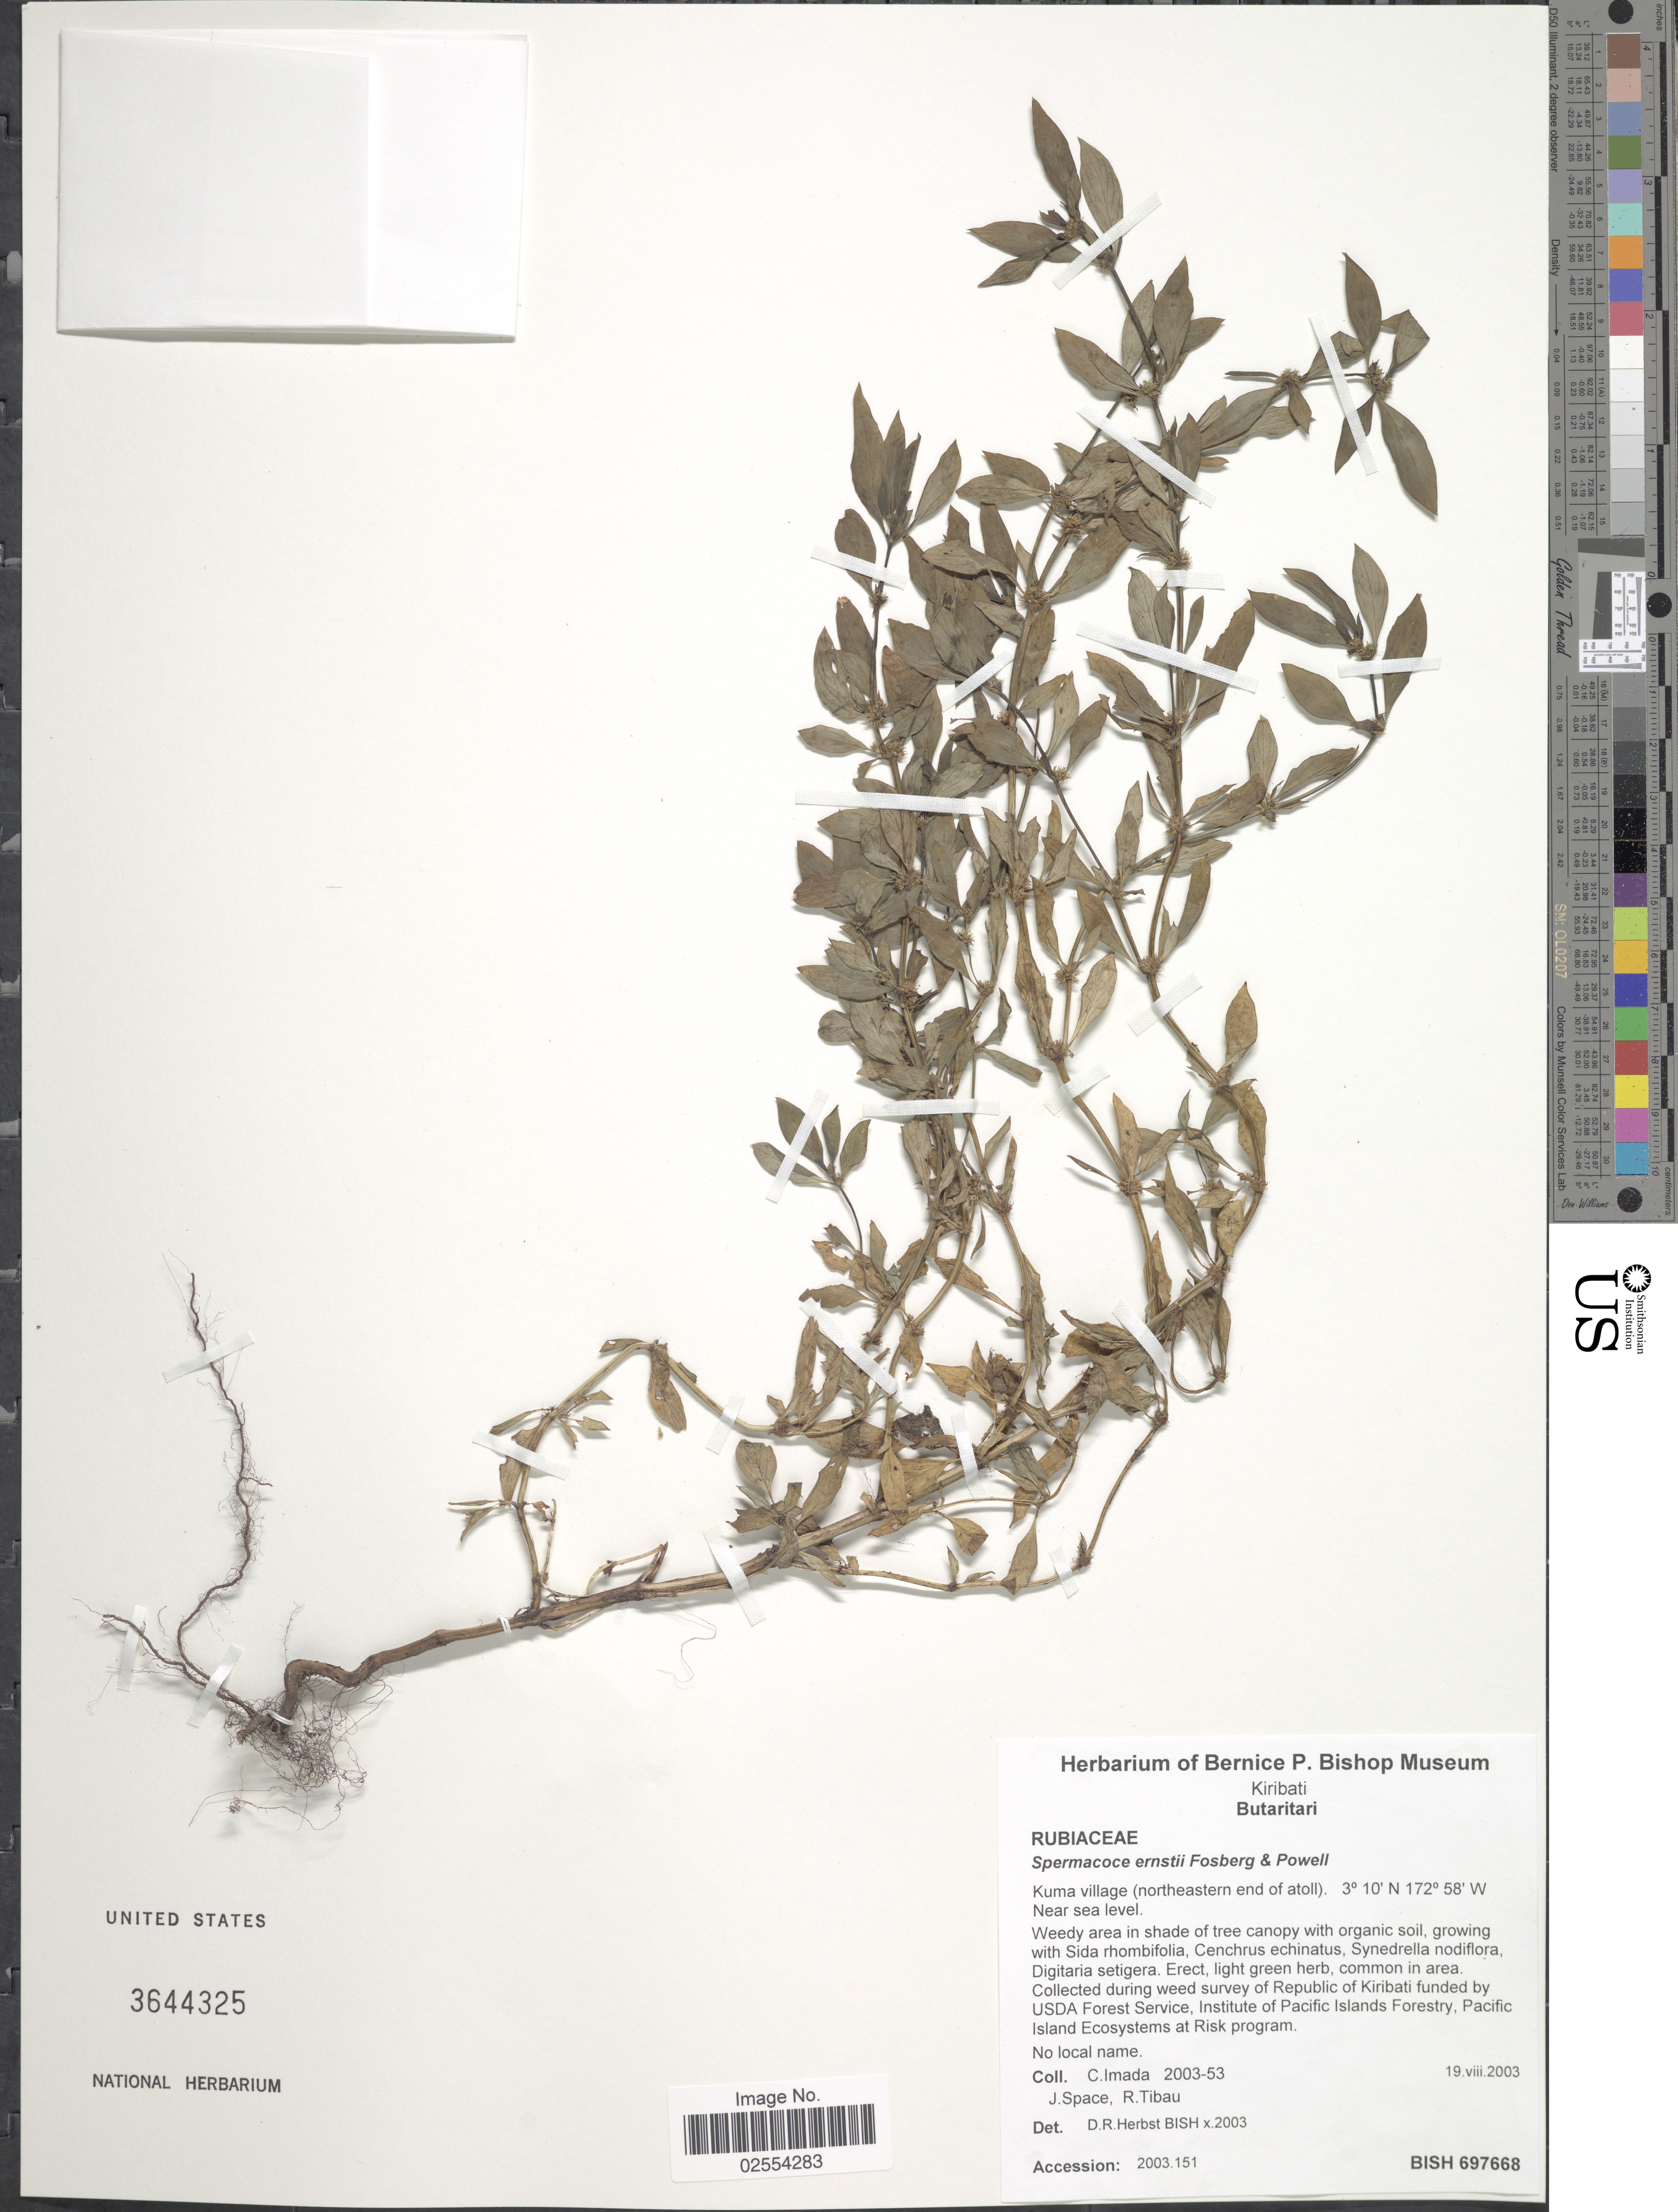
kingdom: Plantae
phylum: Tracheophyta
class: Magnoliopsida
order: Gentianales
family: Rubiaceae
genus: Spermacoce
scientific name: Spermacoce ernstii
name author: Fosberg & D.A. Powell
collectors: C. Imada, J. Space & R. Tibau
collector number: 2003-53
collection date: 2003-08-19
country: Kiribati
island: Butaritari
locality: Butaritari, Kuma village (northeastern end of atoll)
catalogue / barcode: US 3644325